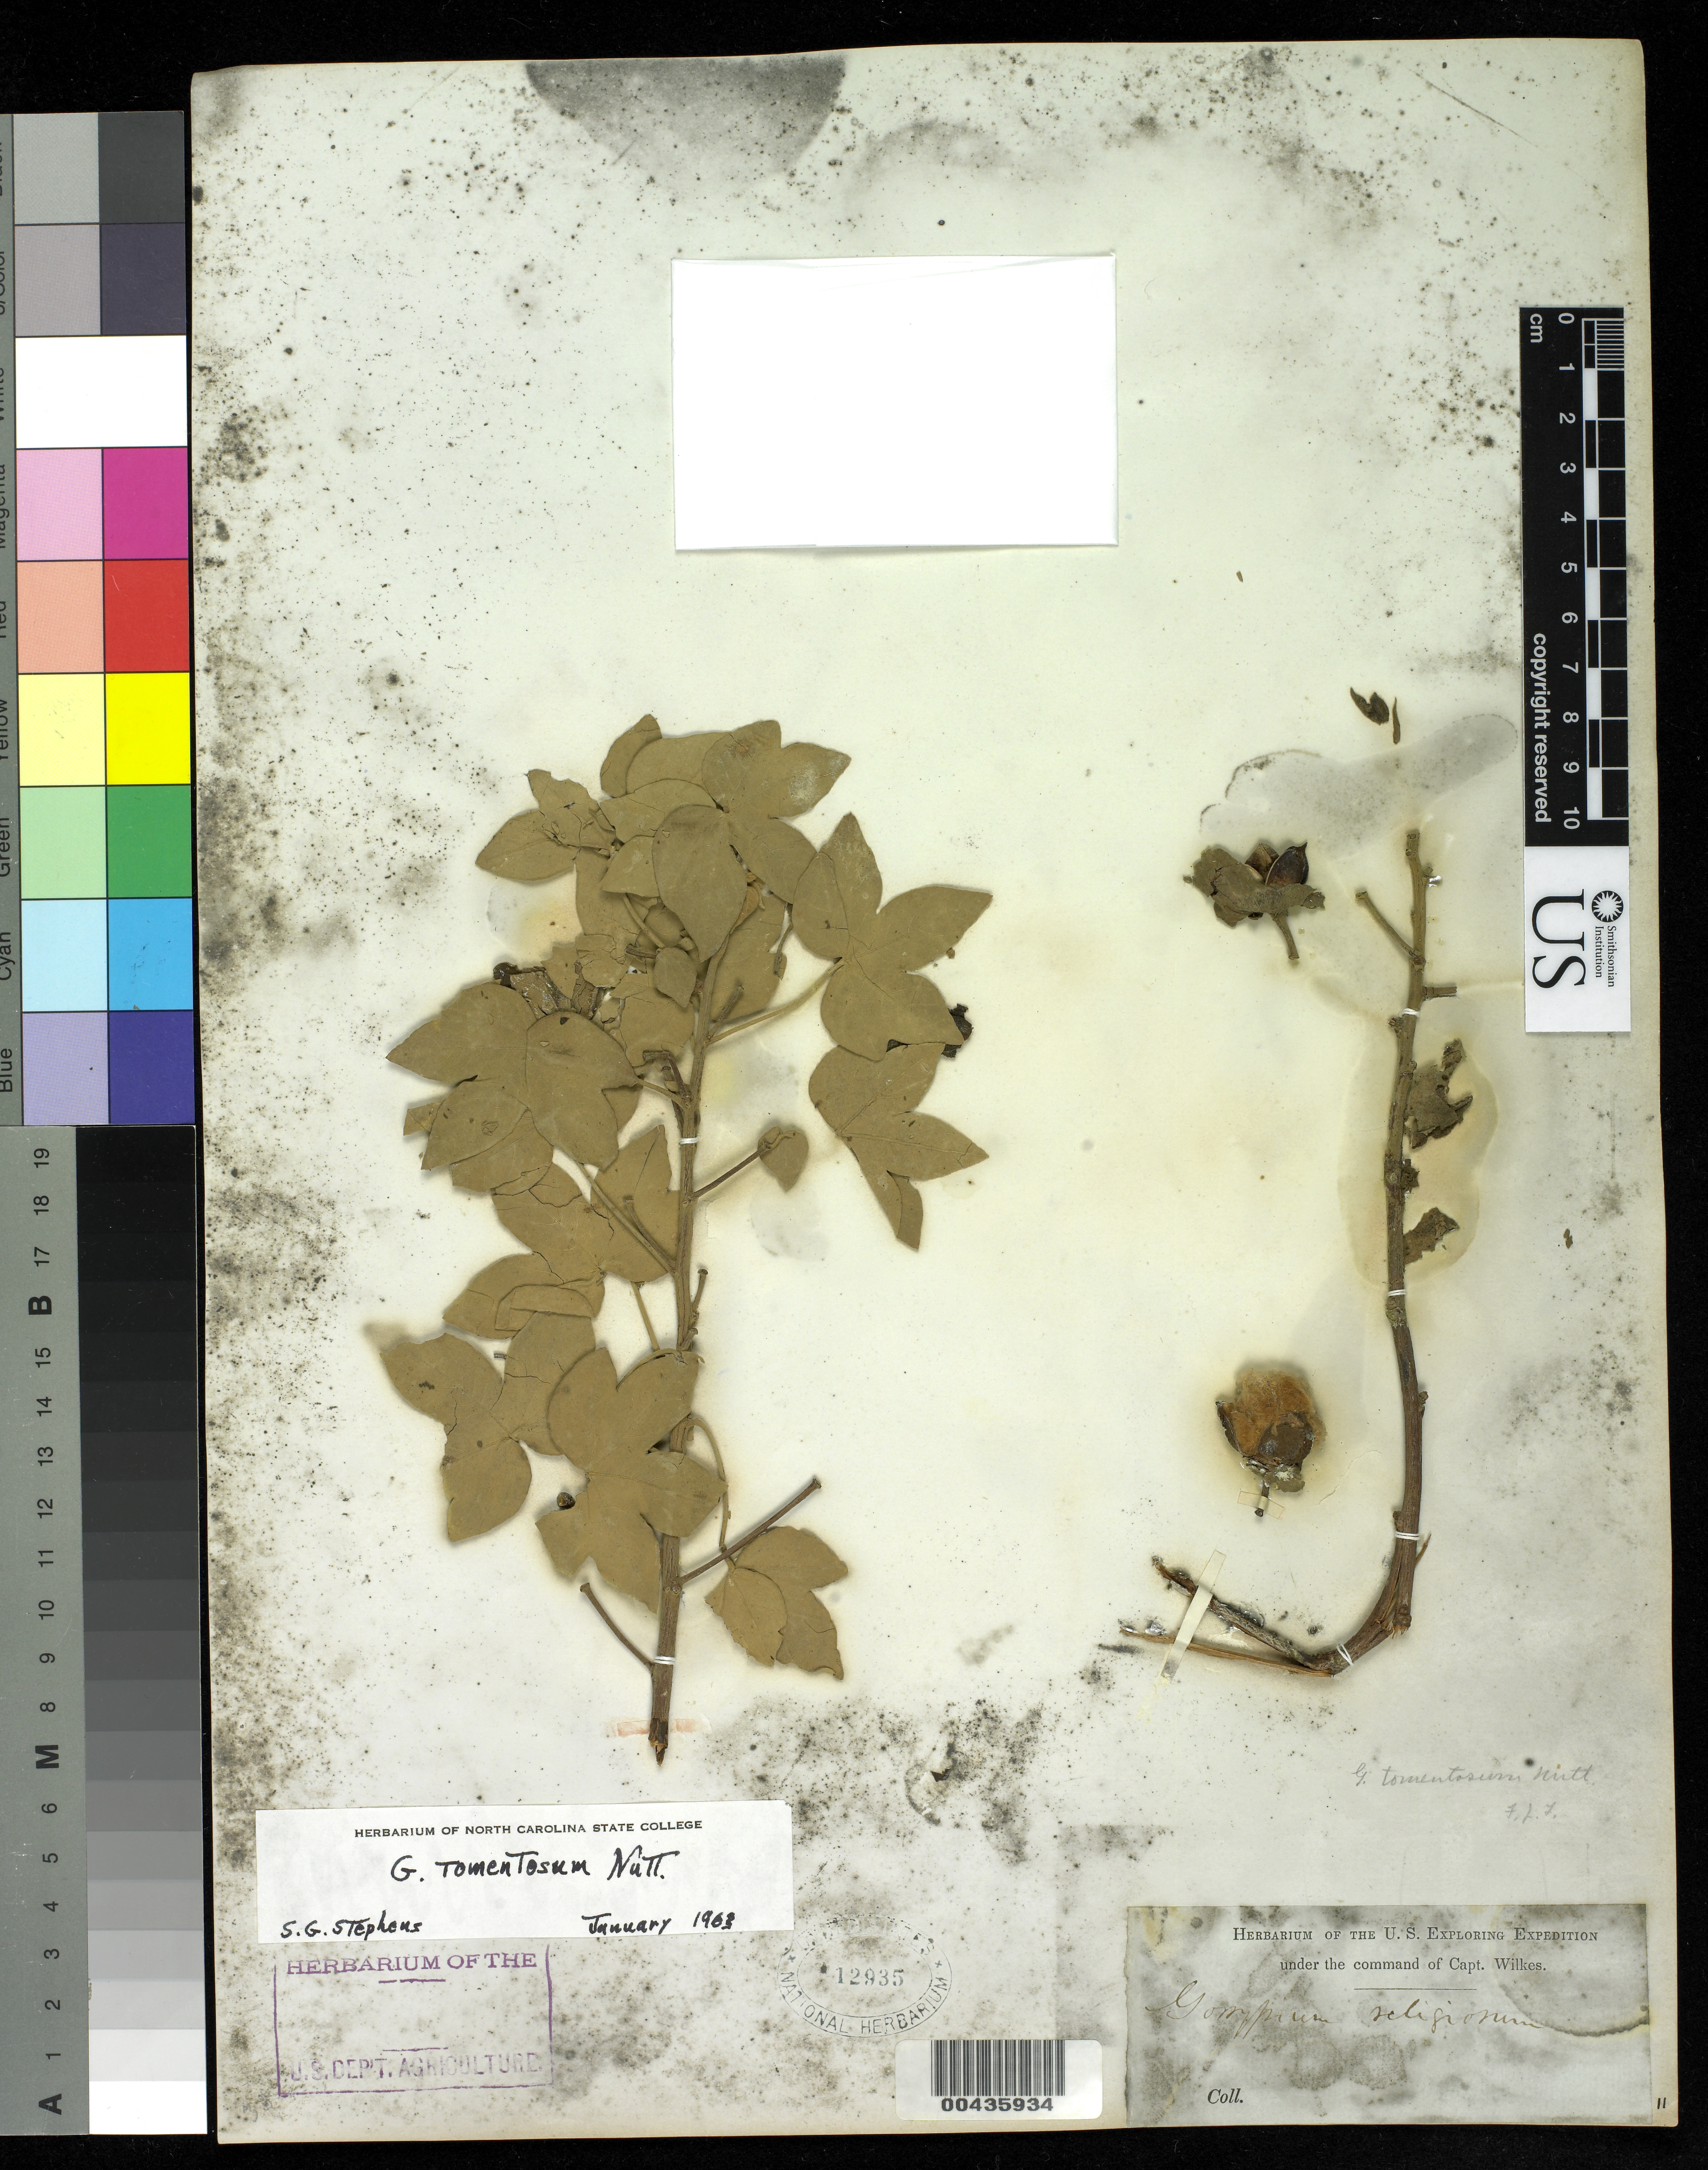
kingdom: Plantae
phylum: Tracheophyta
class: Magnoliopsida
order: Malvales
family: Malvaceae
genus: Gossypium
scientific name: Gossypium tomentosum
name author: Nutt.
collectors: Wilkes Explor. Exped.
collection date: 1838/1842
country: United States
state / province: Hawaii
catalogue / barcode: US 12935